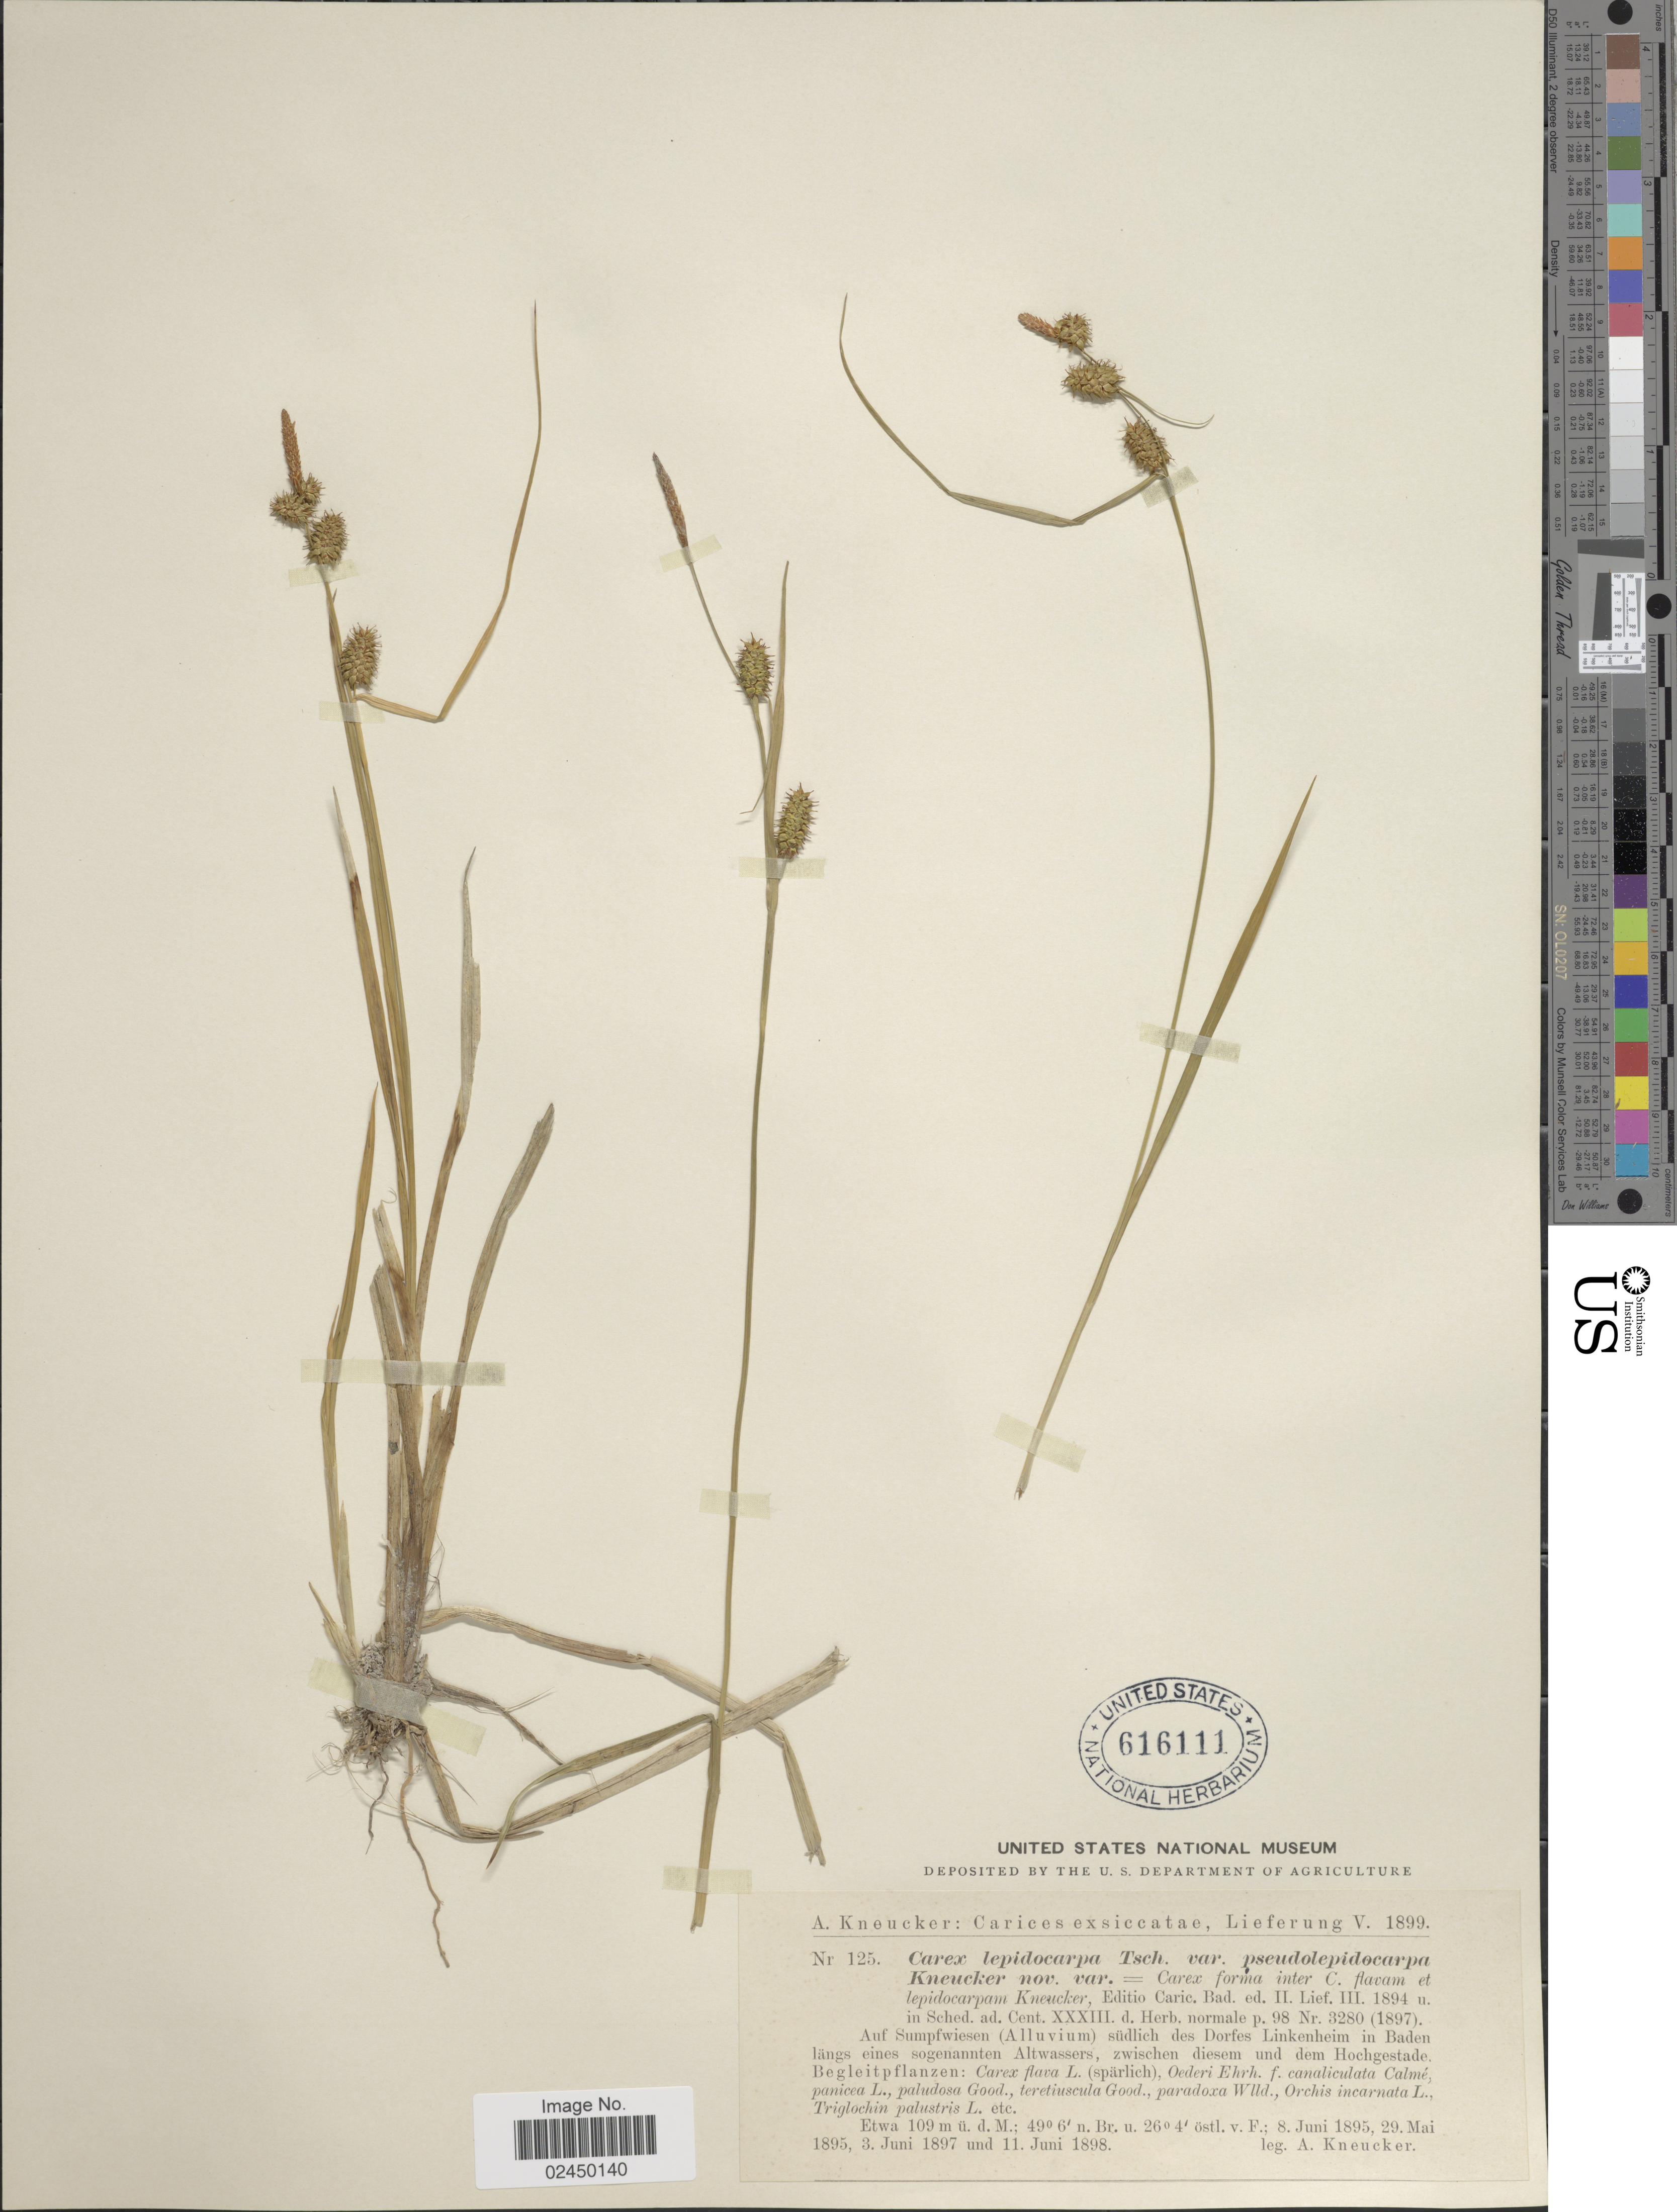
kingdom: Plantae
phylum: Tracheophyta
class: Liliopsida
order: Poales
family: Cyperaceae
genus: Carex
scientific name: Carex lepidocarpa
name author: Tausch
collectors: A. Kneucker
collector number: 125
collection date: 1895-06-08/1898-06-11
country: Germany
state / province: Baden-Württemberg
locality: Auf Sumpfwiesen (Alluvium) südlich des Dorfes Linkenheim in Baden längs eines sogenannten Altwassers, zwischen diesem und dem Hochgestade, Etwa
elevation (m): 109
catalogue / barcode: US 616111